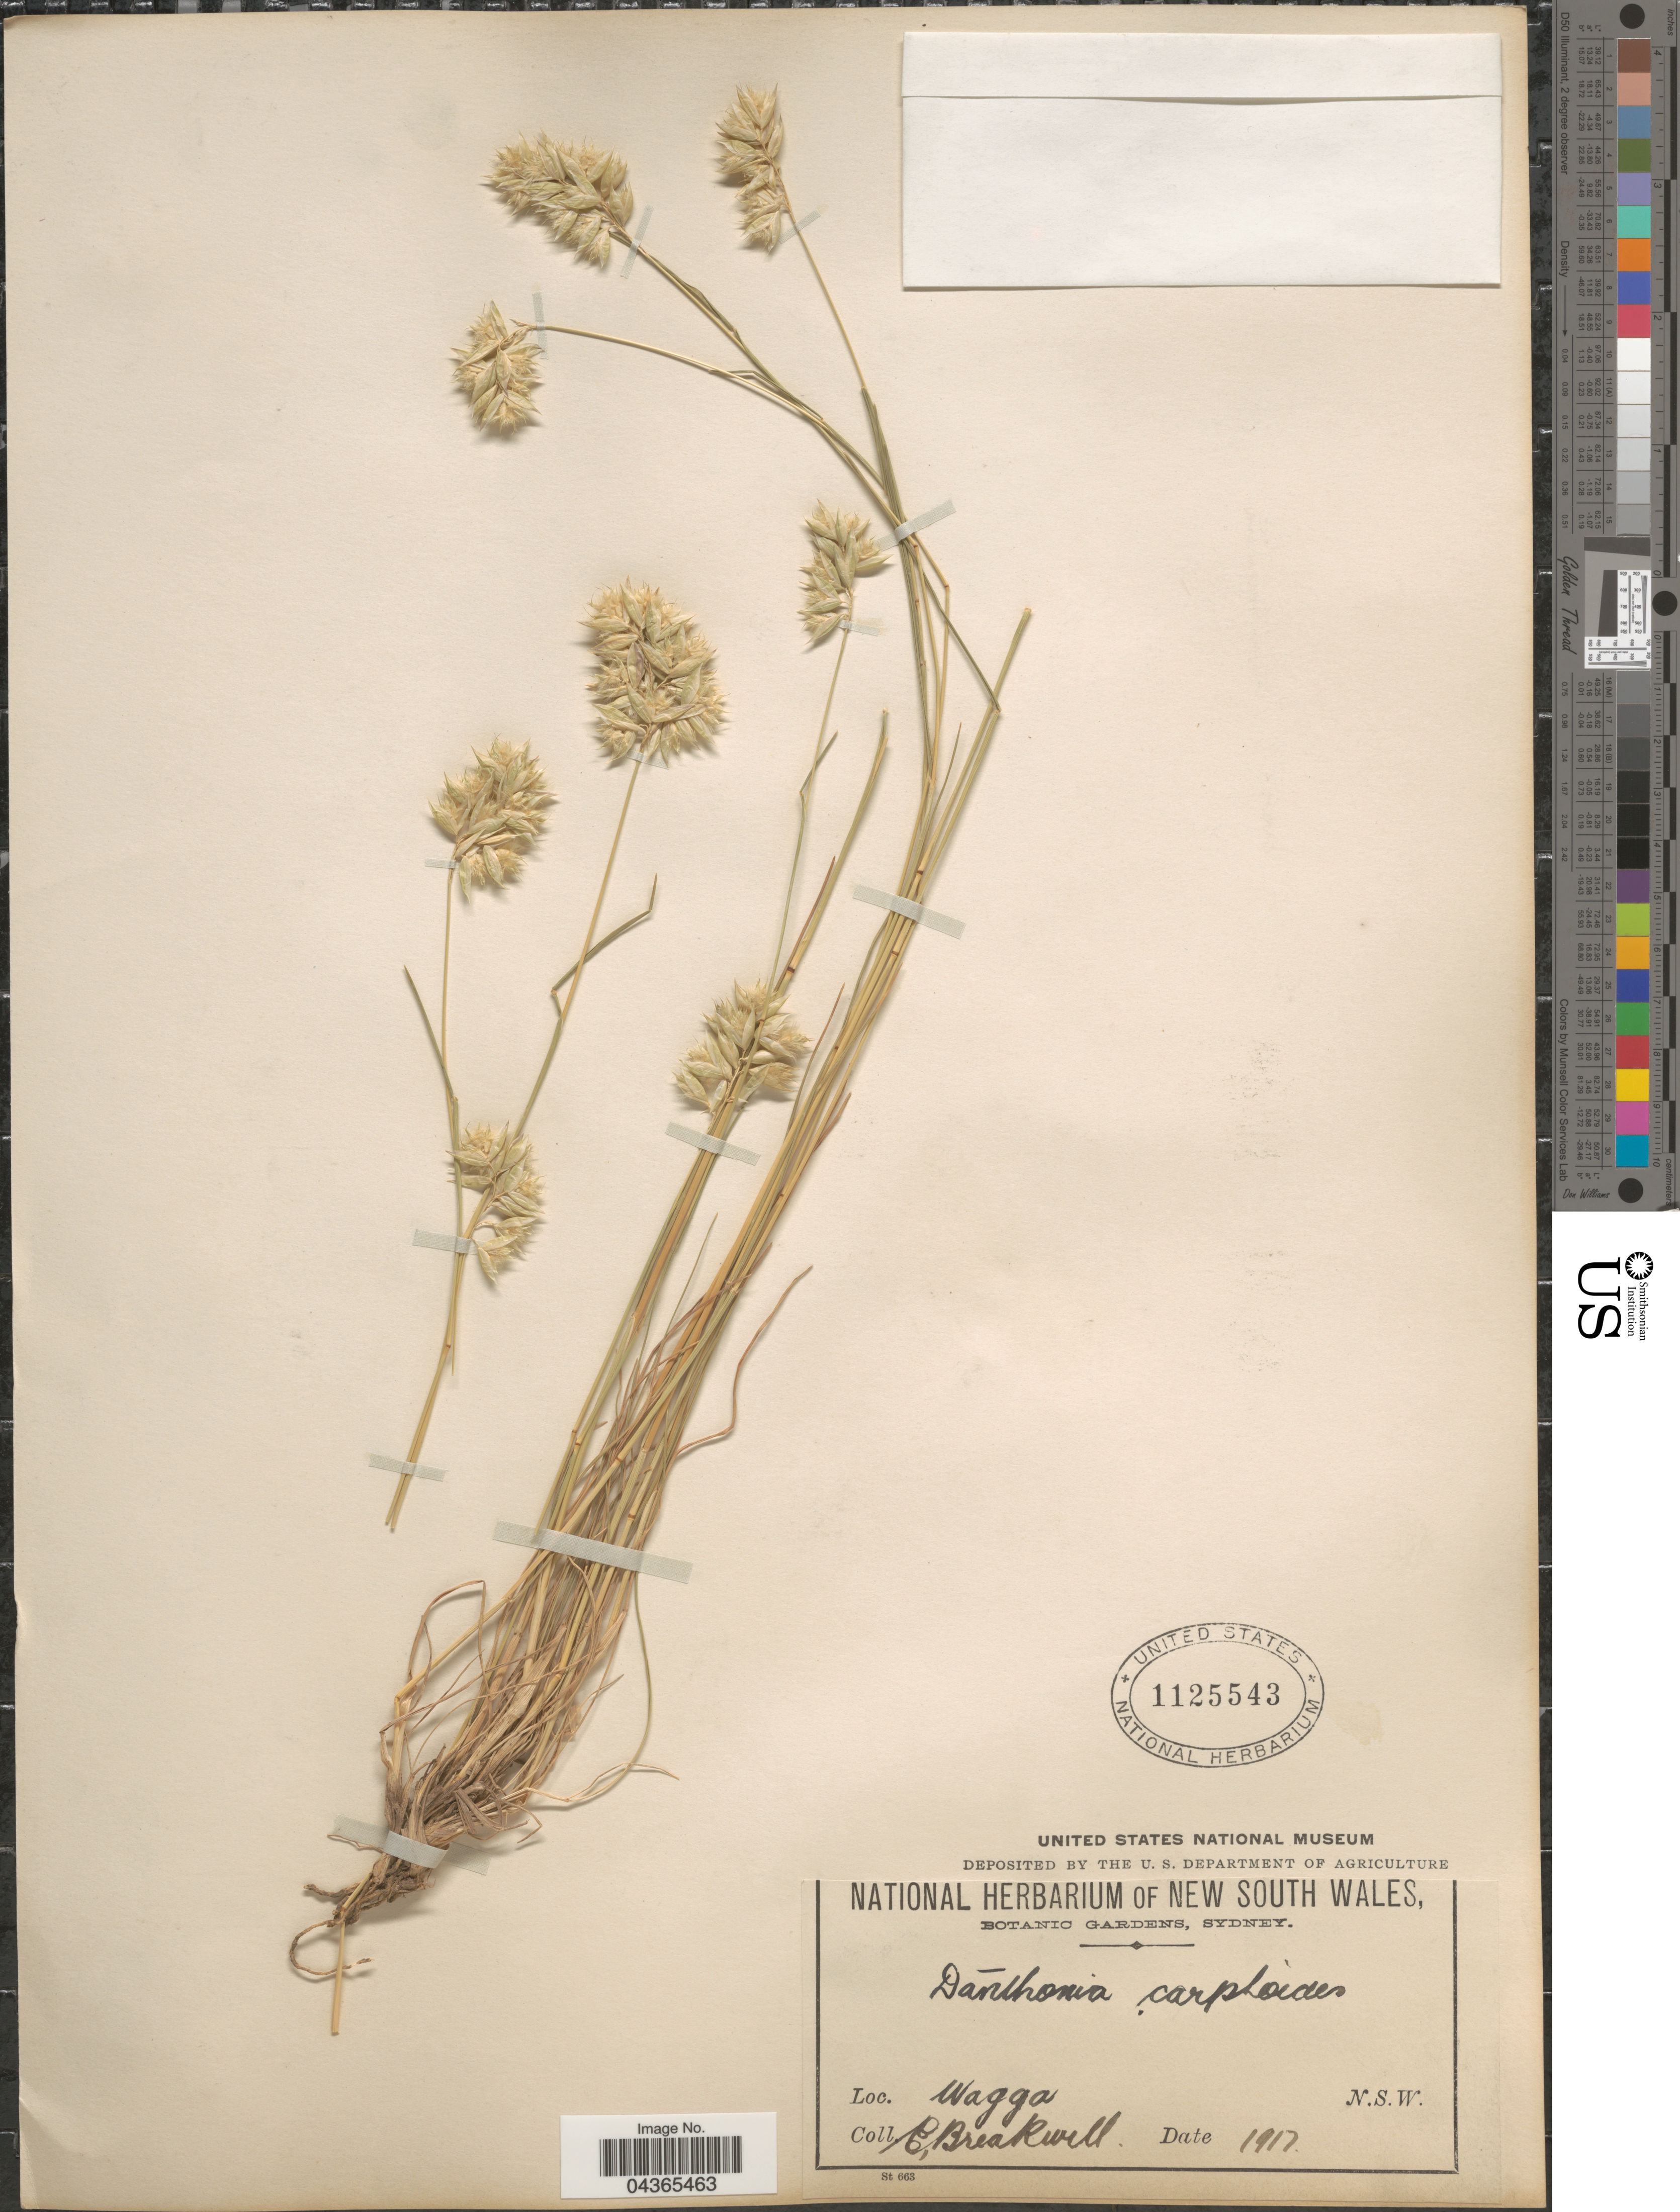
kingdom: Plantae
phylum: Tracheophyta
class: Liliopsida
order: Poales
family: Poaceae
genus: Rytidosperma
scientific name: Rytidosperma carphoides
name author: (F. Muell. ex Benth.) Connor & Edgar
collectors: E. Breakwell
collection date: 1917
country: Australia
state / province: New South Wales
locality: Wagga.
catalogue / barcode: US 1125543